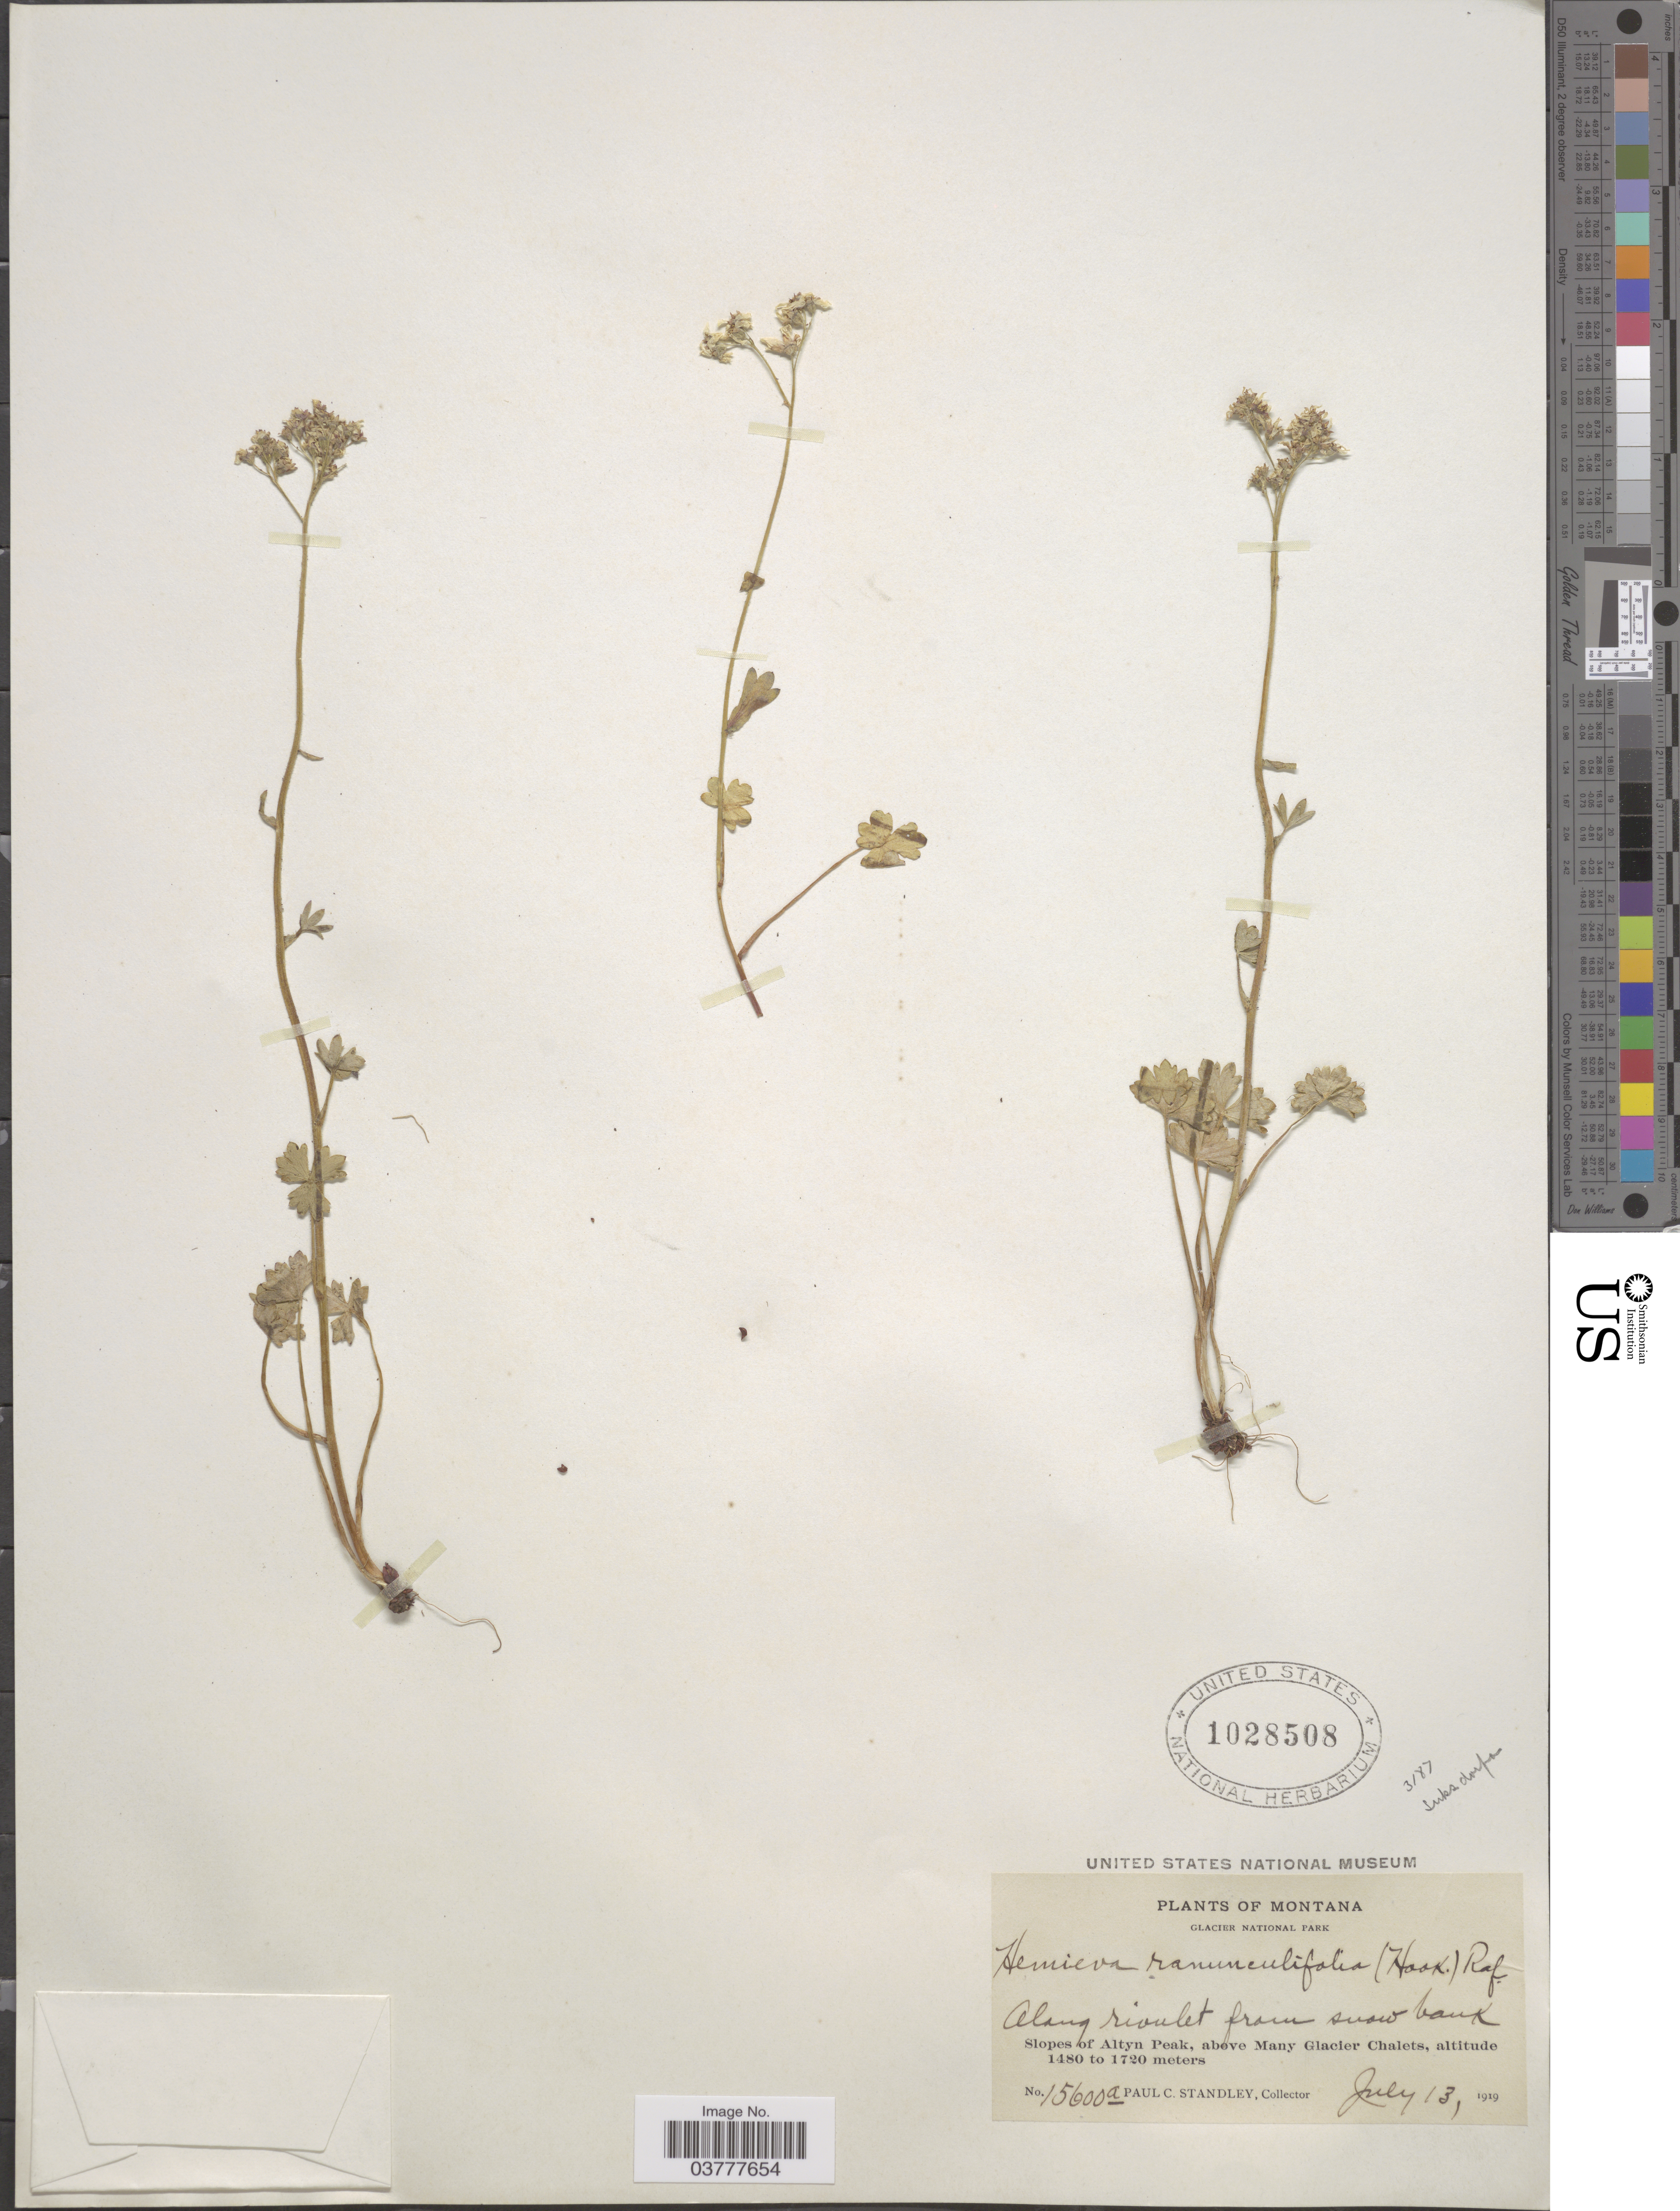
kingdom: Plantae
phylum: Tracheophyta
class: Magnoliopsida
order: Saxifragales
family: Saxifragaceae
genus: Hemieva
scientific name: Hemieva ranunculifolia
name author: (Hook.) Raf.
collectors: P. C. Standley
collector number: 15600a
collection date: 1919-07-13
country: United States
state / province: Montana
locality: Glacier National Park. Slopes of Altyn Peak, above Many Glacier Chalets.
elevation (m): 1480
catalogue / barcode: US 1028508